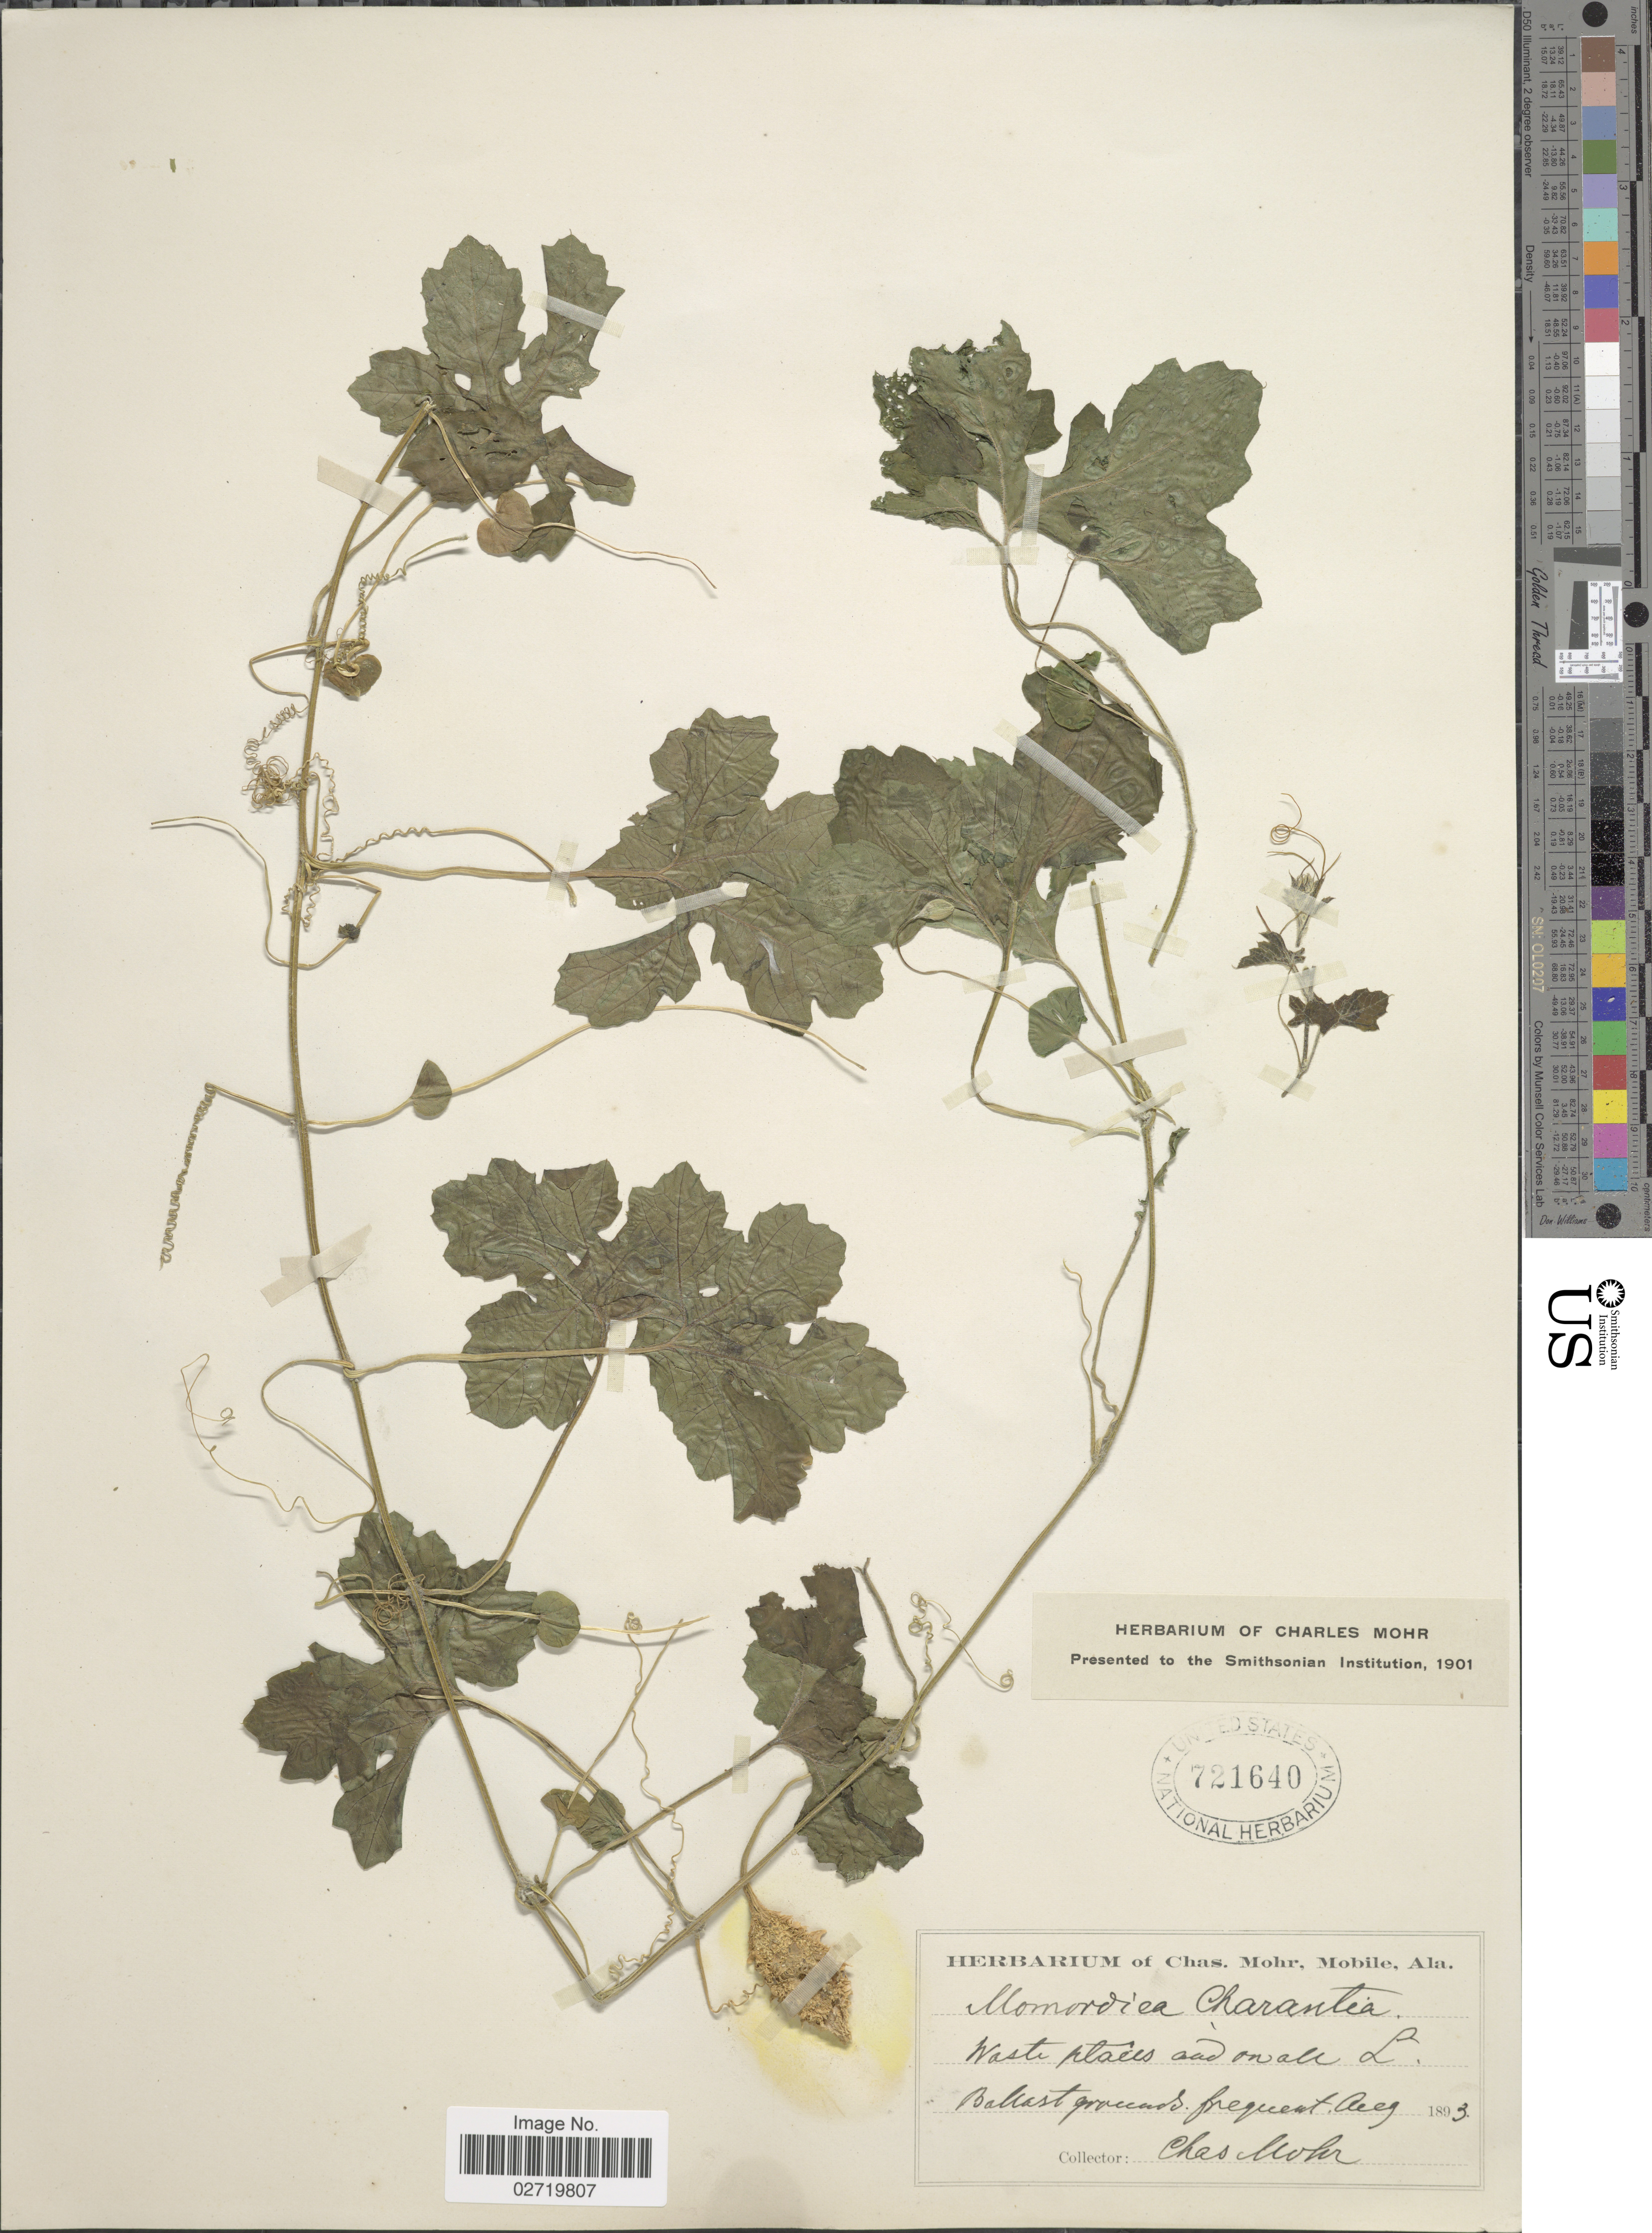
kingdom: Plantae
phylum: Tracheophyta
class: Magnoliopsida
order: Cucurbitales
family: Cucurbitaceae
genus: Momordica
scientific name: Momordica charantia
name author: L.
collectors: C. T. Mohr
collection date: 1893-08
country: United States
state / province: Alabama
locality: Waste places and on all L. ballast grounds frequent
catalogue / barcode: US 721640